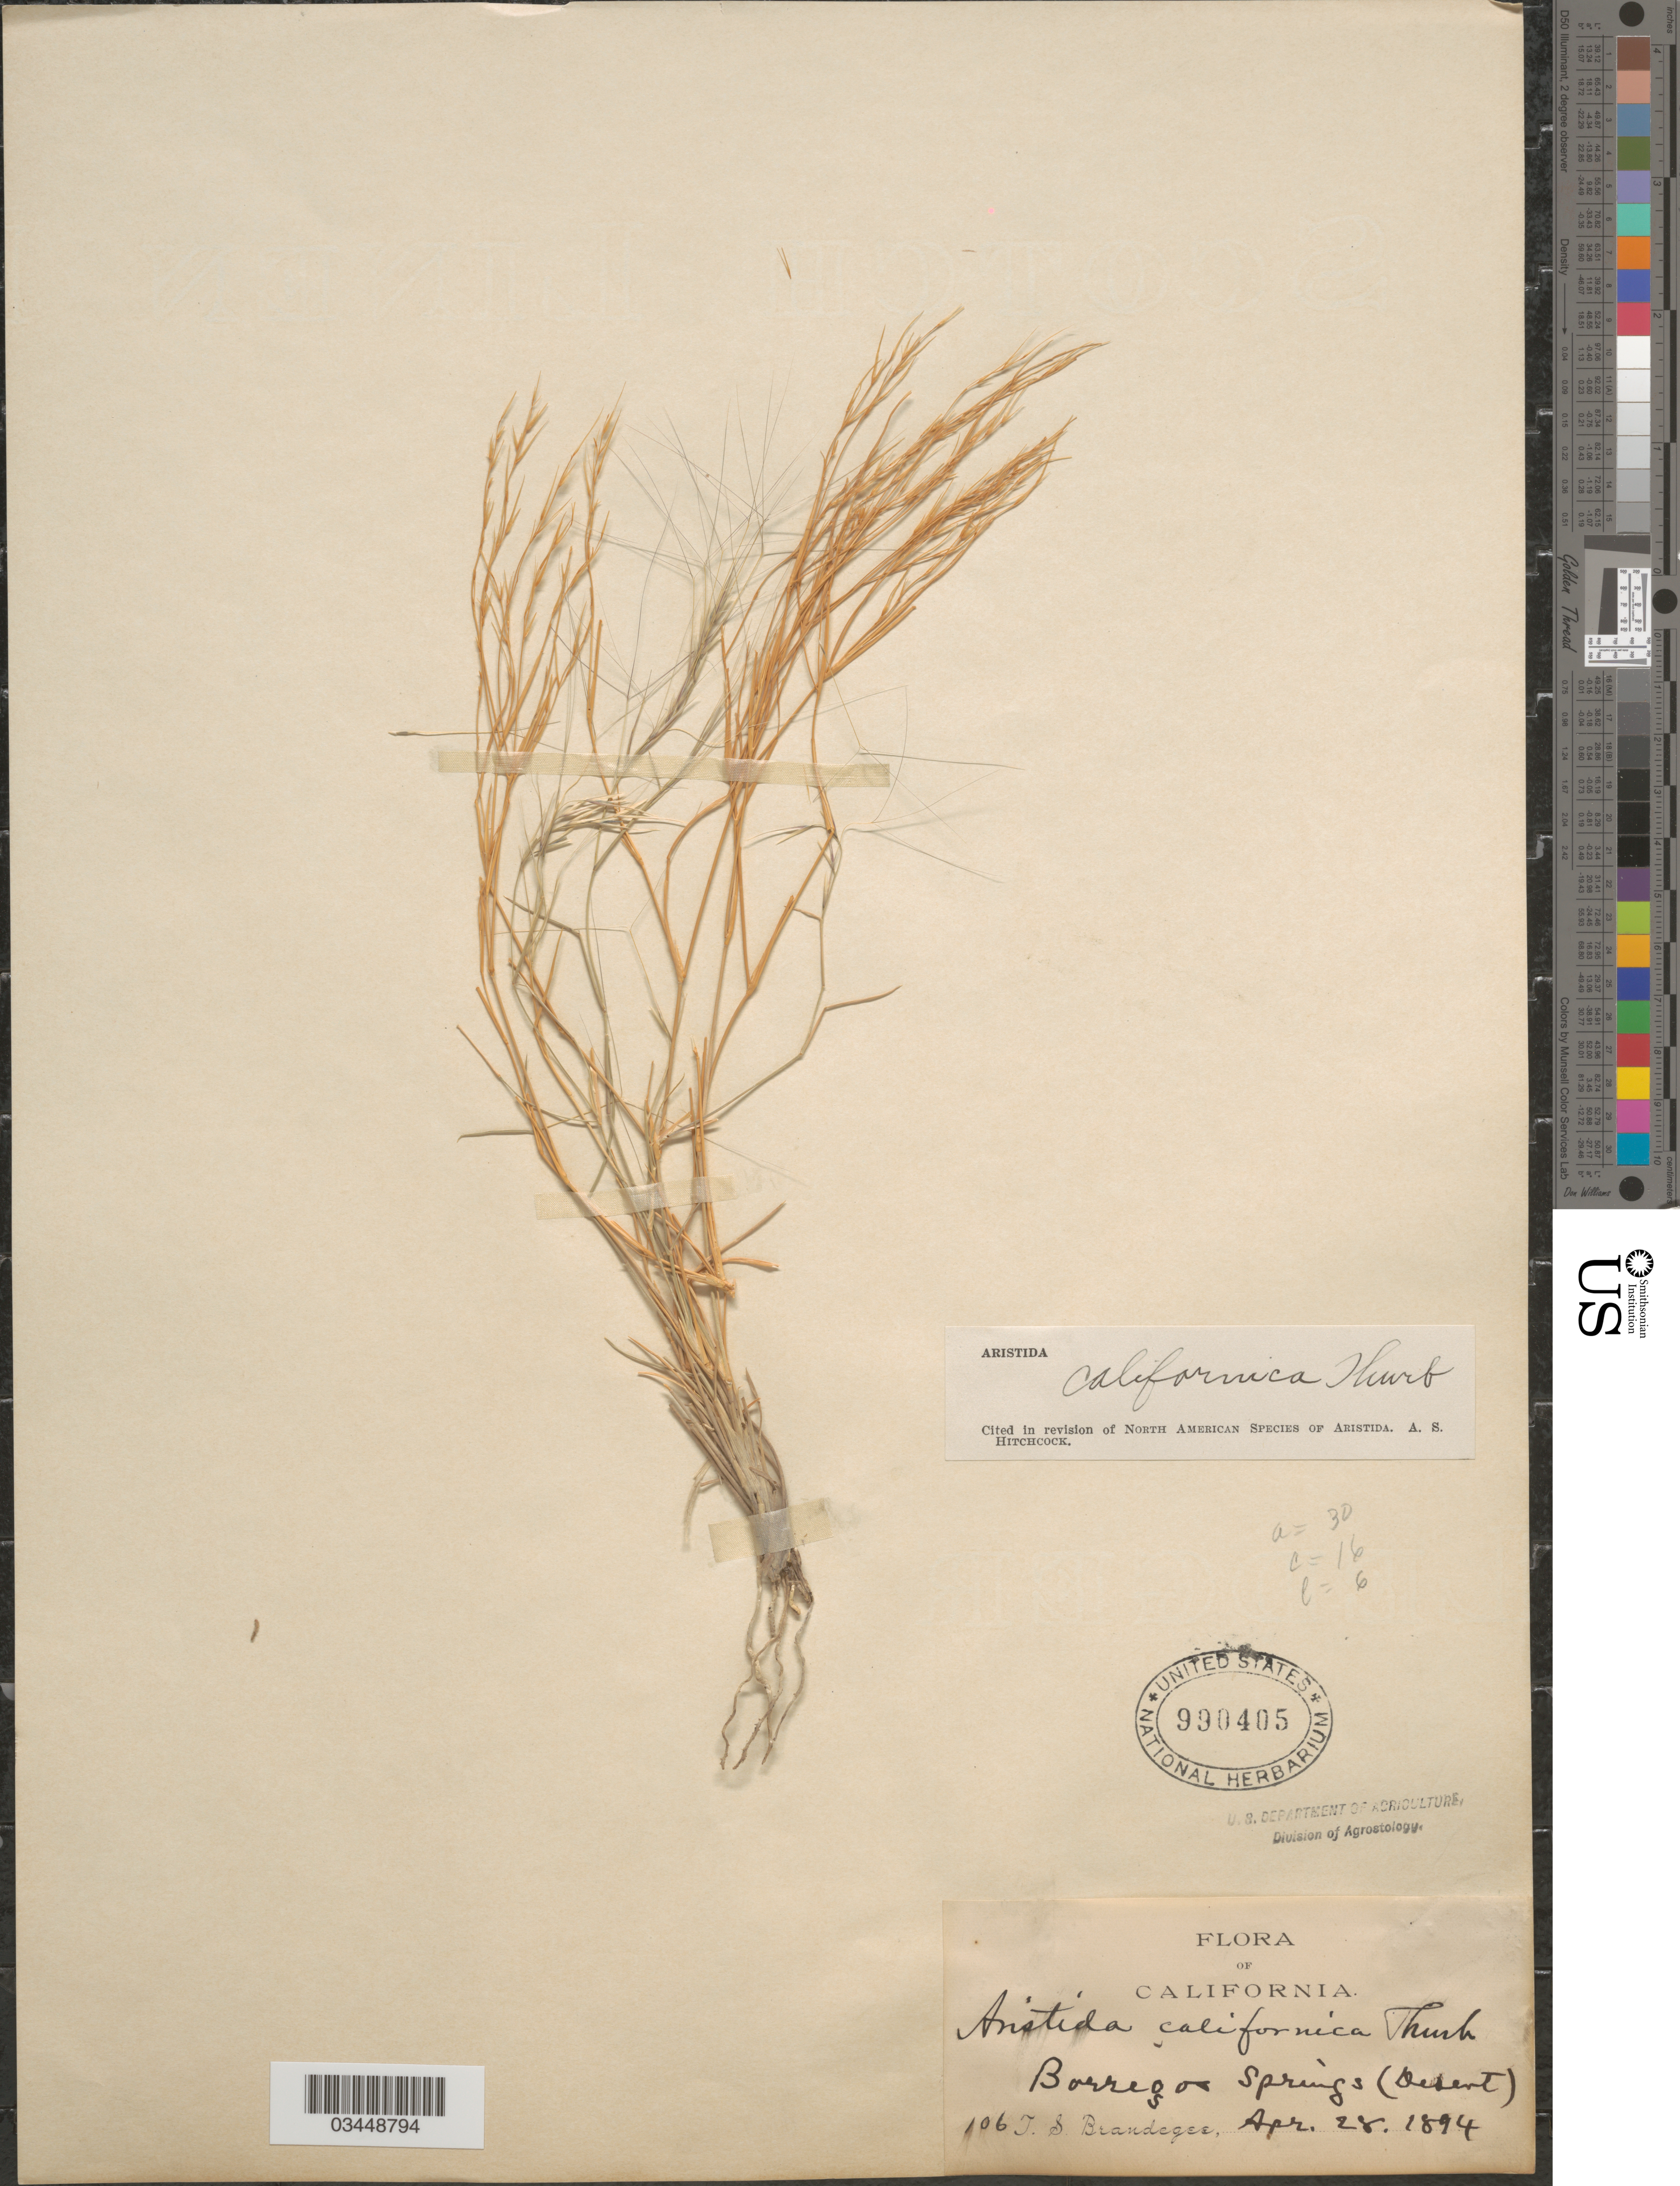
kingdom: Plantae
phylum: Tracheophyta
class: Liliopsida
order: Poales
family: Poaceae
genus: Aristida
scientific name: Aristida californica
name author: Thurb.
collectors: T. S. Brandegee (herbarium)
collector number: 106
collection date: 1894-04-28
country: United States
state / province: California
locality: Borregos Springs (Desert).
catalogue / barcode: US 990405